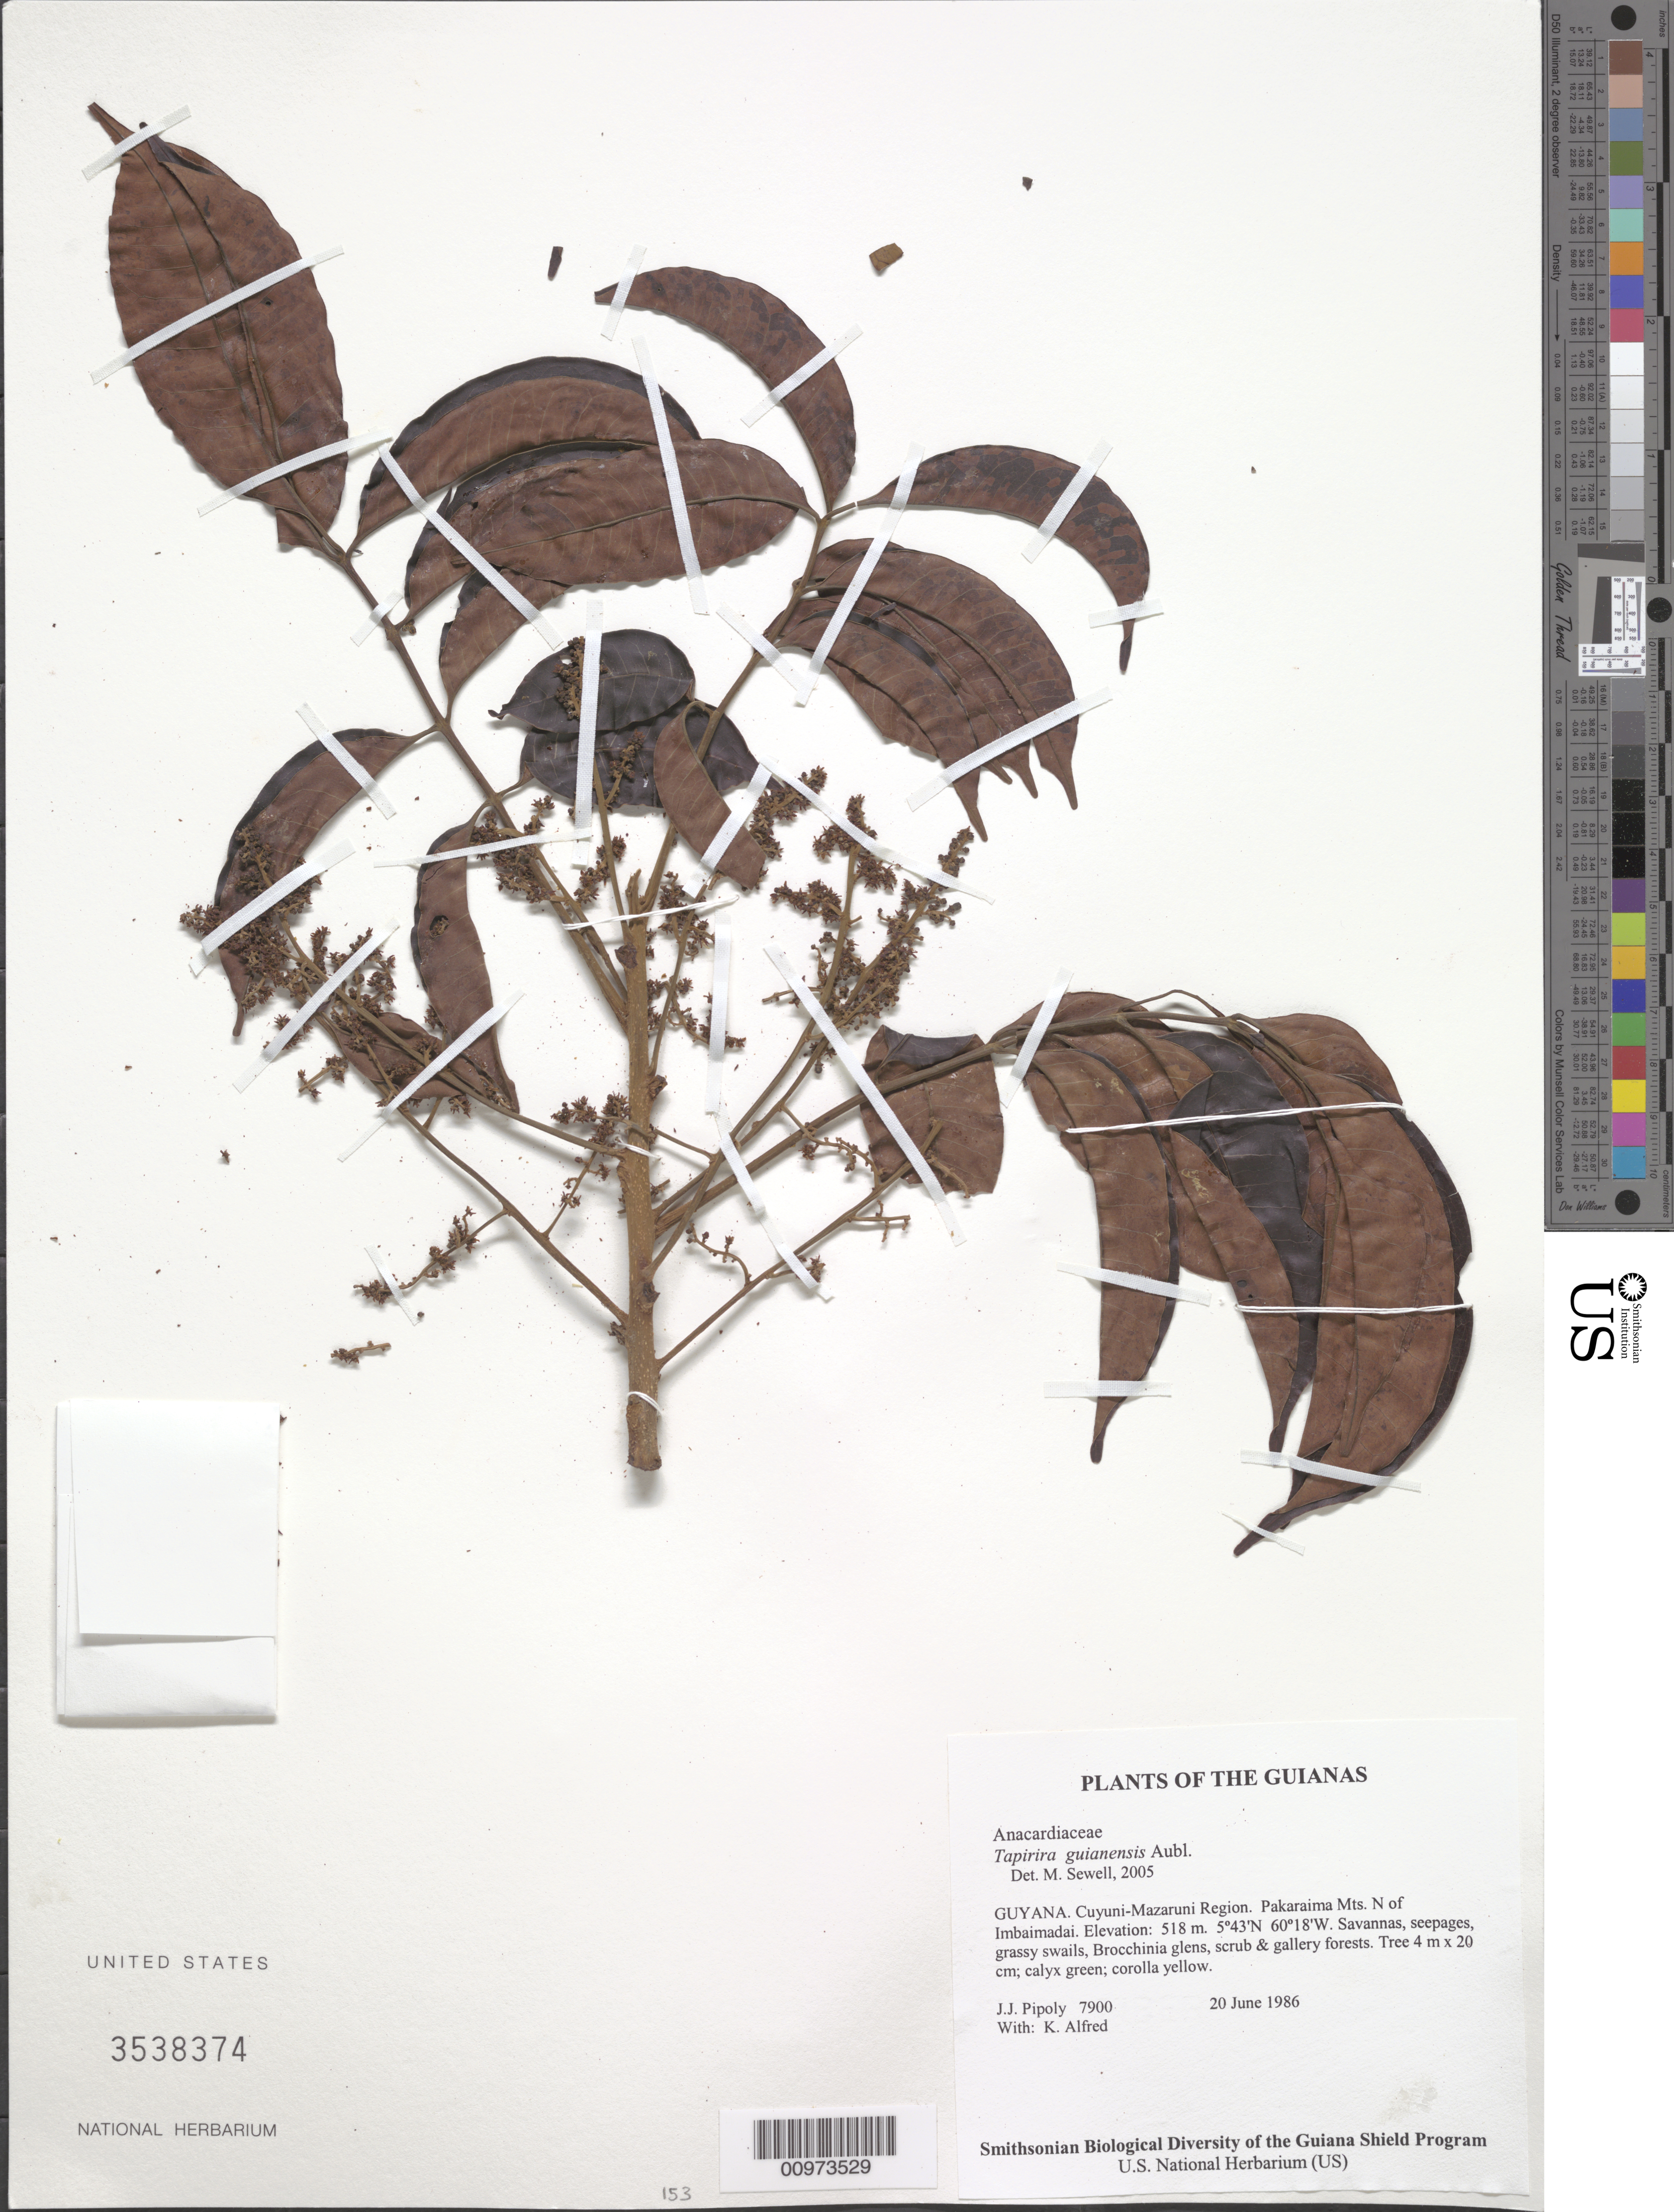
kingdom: Plantae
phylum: Tracheophyta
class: Magnoliopsida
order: Sapindales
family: Anacardiaceae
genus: Tapirira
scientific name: Tapirira guianensis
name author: Aubl.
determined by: Sewell, M.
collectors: J. J. Pipoly & K. Alfred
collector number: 7900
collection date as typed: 20 June 1986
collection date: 1986-06-20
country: Guyana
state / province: Cuyuni-Mazaruni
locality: Pakaraima Mts. N of Imbaimadai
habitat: Savannas, seepages, grassy swails, Brocchinia glens, scrub & gallery forests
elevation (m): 518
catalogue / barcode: US 3538374